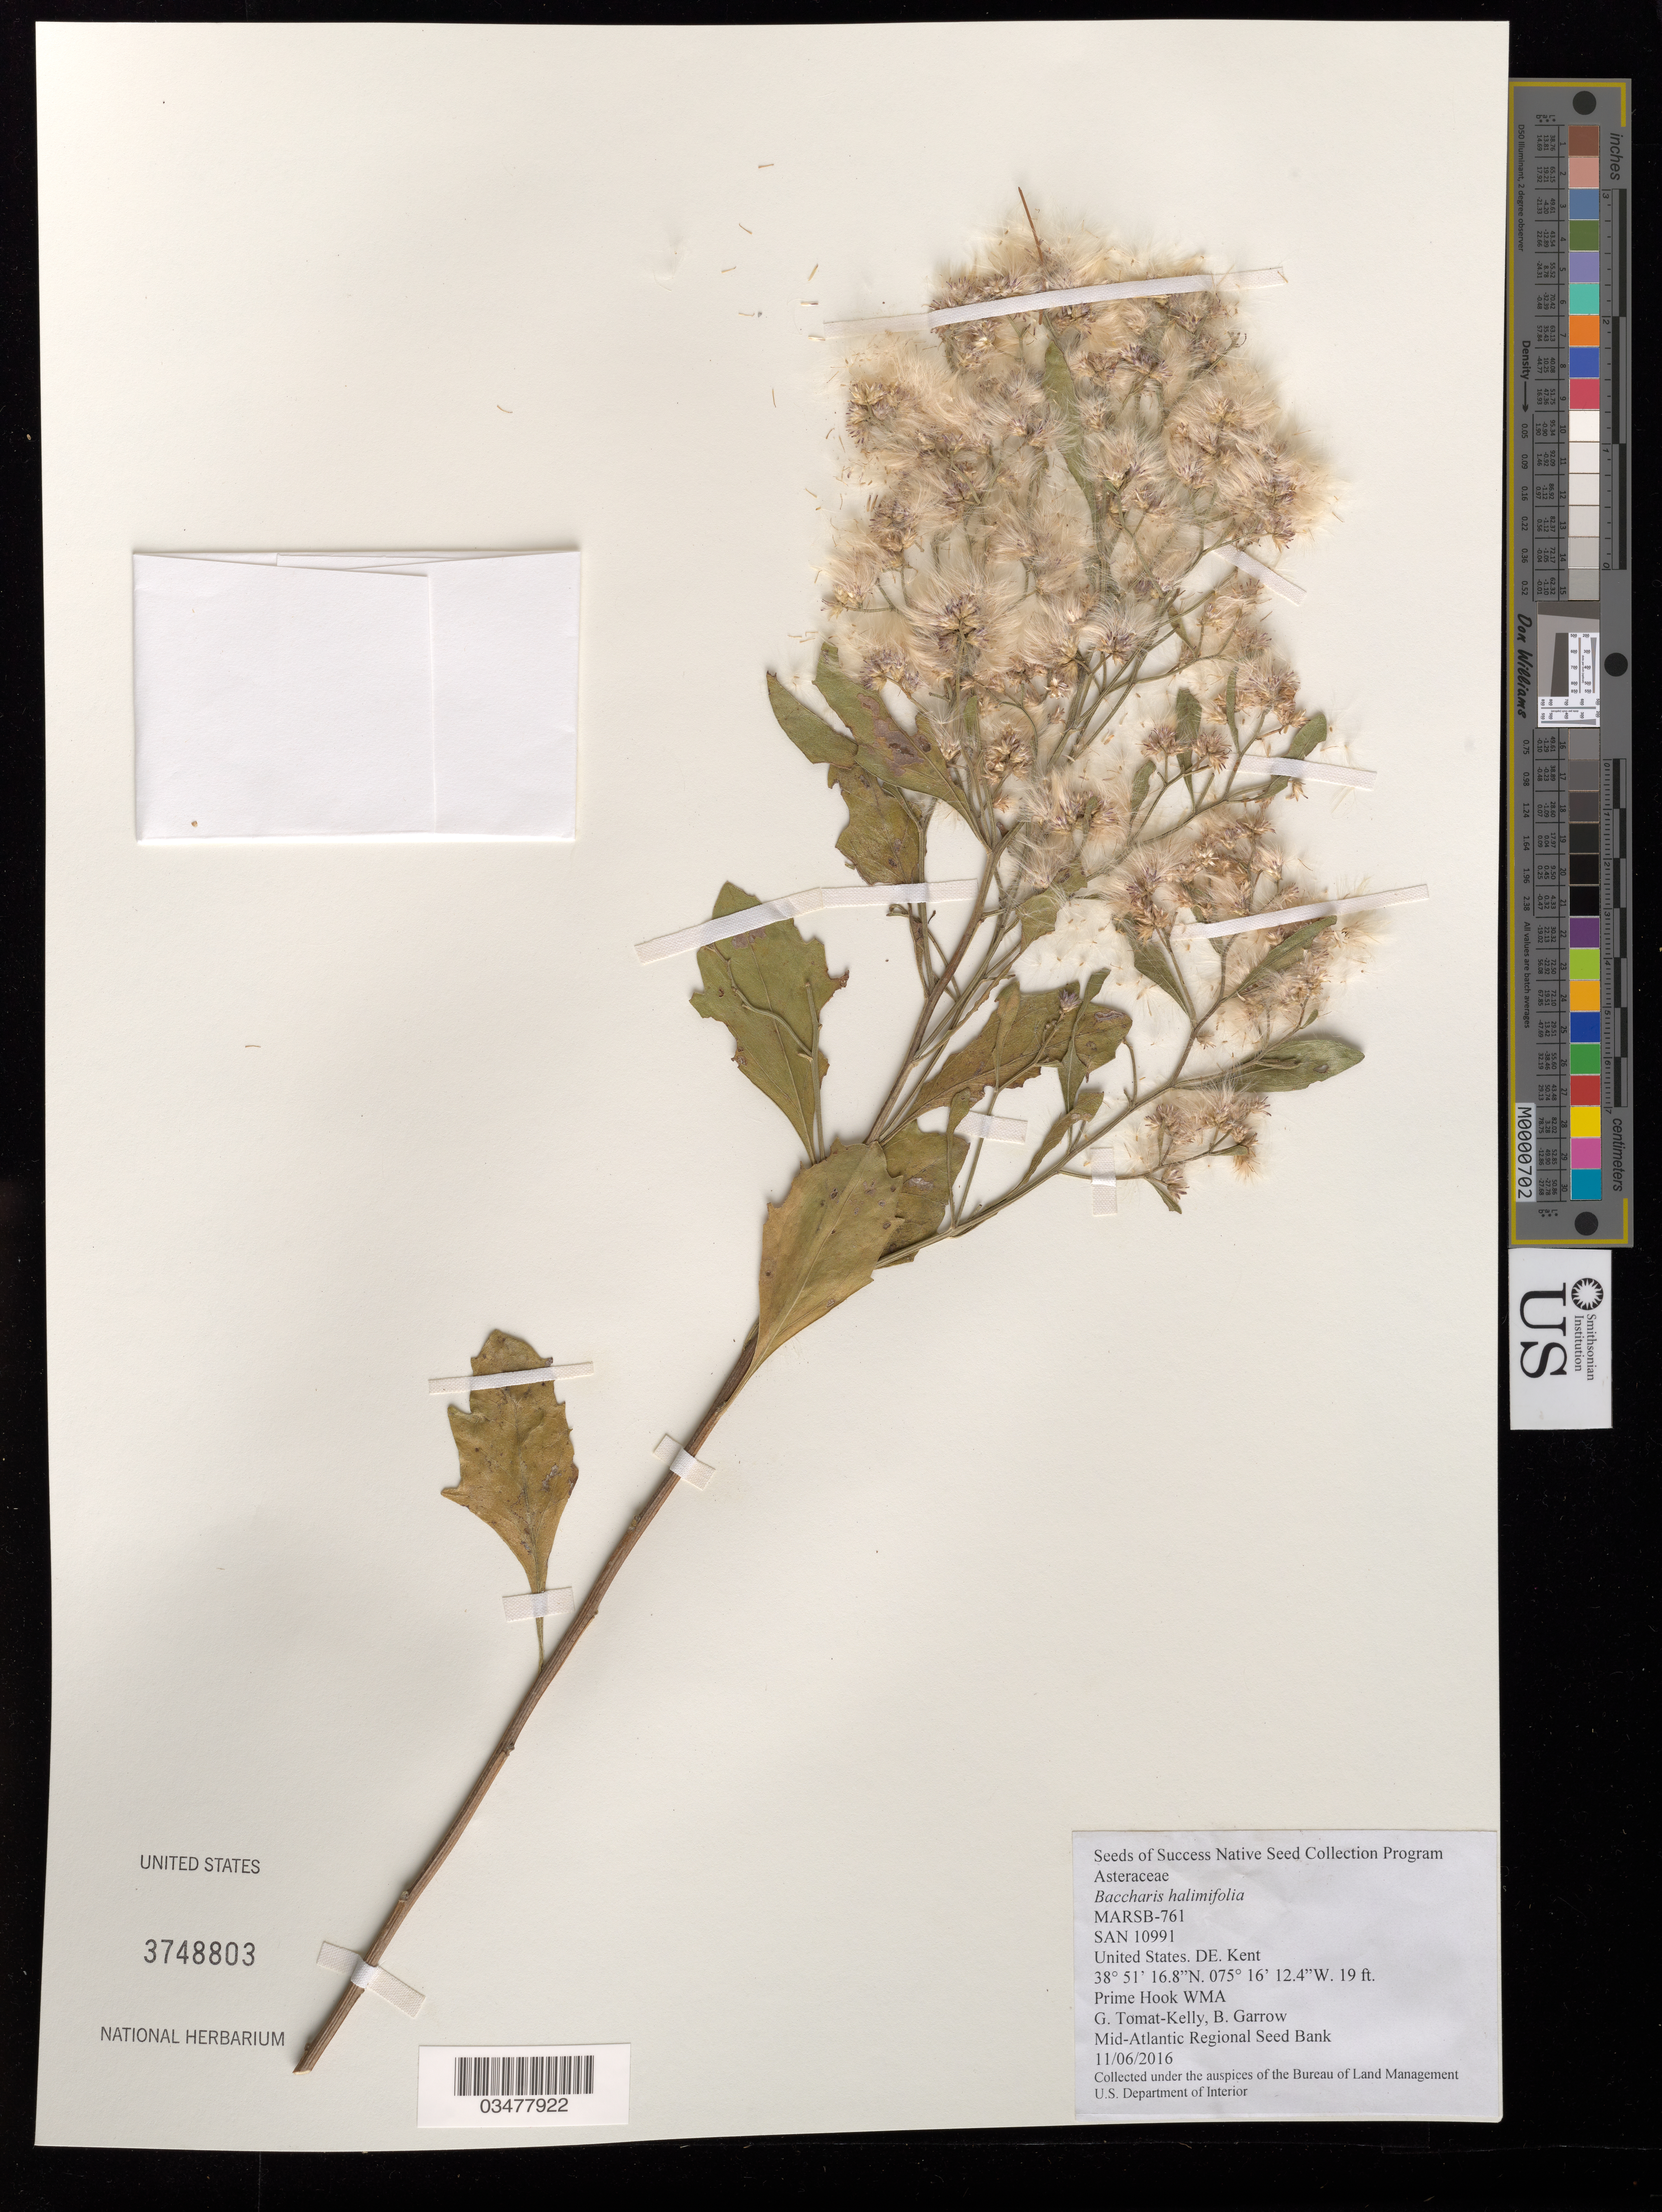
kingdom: Plantae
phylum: Tracheophyta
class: Magnoliopsida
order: Asterales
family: Asteraceae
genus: Baccharis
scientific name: Baccharis halimifolia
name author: L.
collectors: G. Tomat-Kelly & B. Garrow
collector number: MARSB-761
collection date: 2016-11-06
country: United States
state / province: Delaware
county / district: Kent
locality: Prime Hook Wildlife Management Area, Prime Hook Road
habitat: roadside field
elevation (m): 6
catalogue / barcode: US 3748803